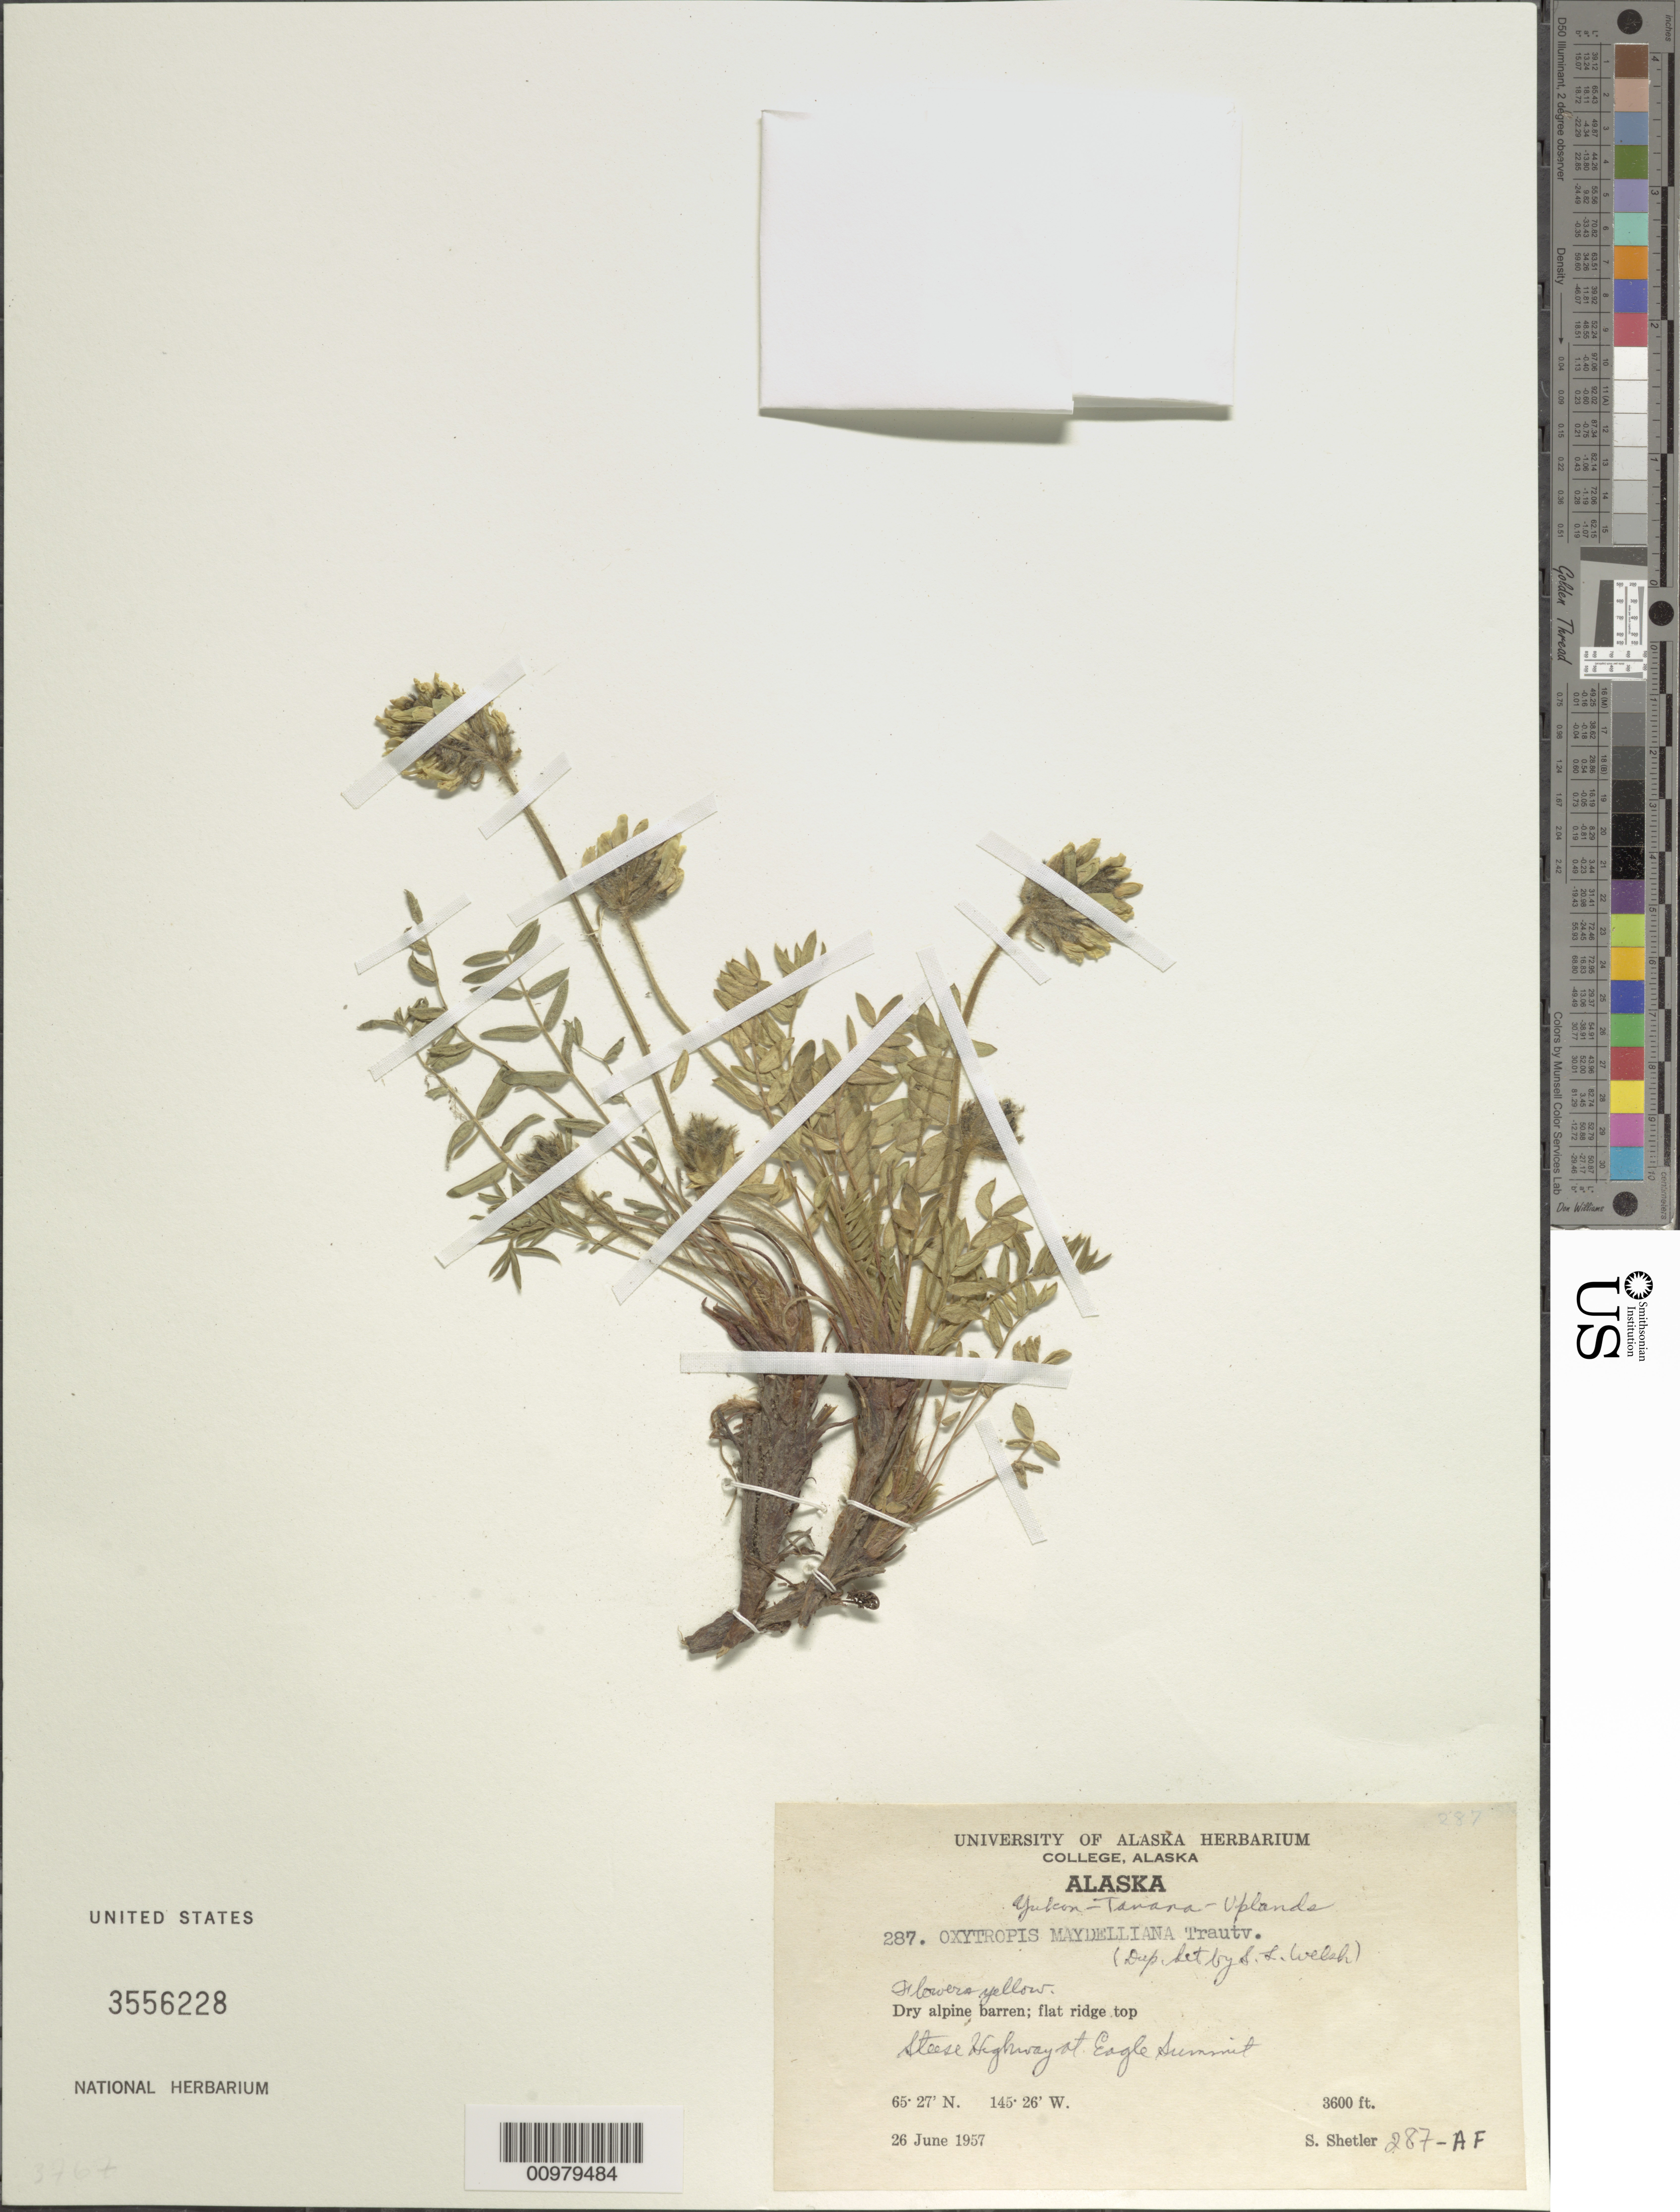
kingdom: Plantae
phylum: Tracheophyta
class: Magnoliopsida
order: Fabales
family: Fabaceae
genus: Oxytropis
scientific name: Oxytropis maydelliana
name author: Trautv.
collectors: S. Shetler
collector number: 287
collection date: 1957-06-26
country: United States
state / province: Alaska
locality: Yukon - Tanana - Uplands, Steese Highway at Eagle Summit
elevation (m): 1097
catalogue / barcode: US 3556228